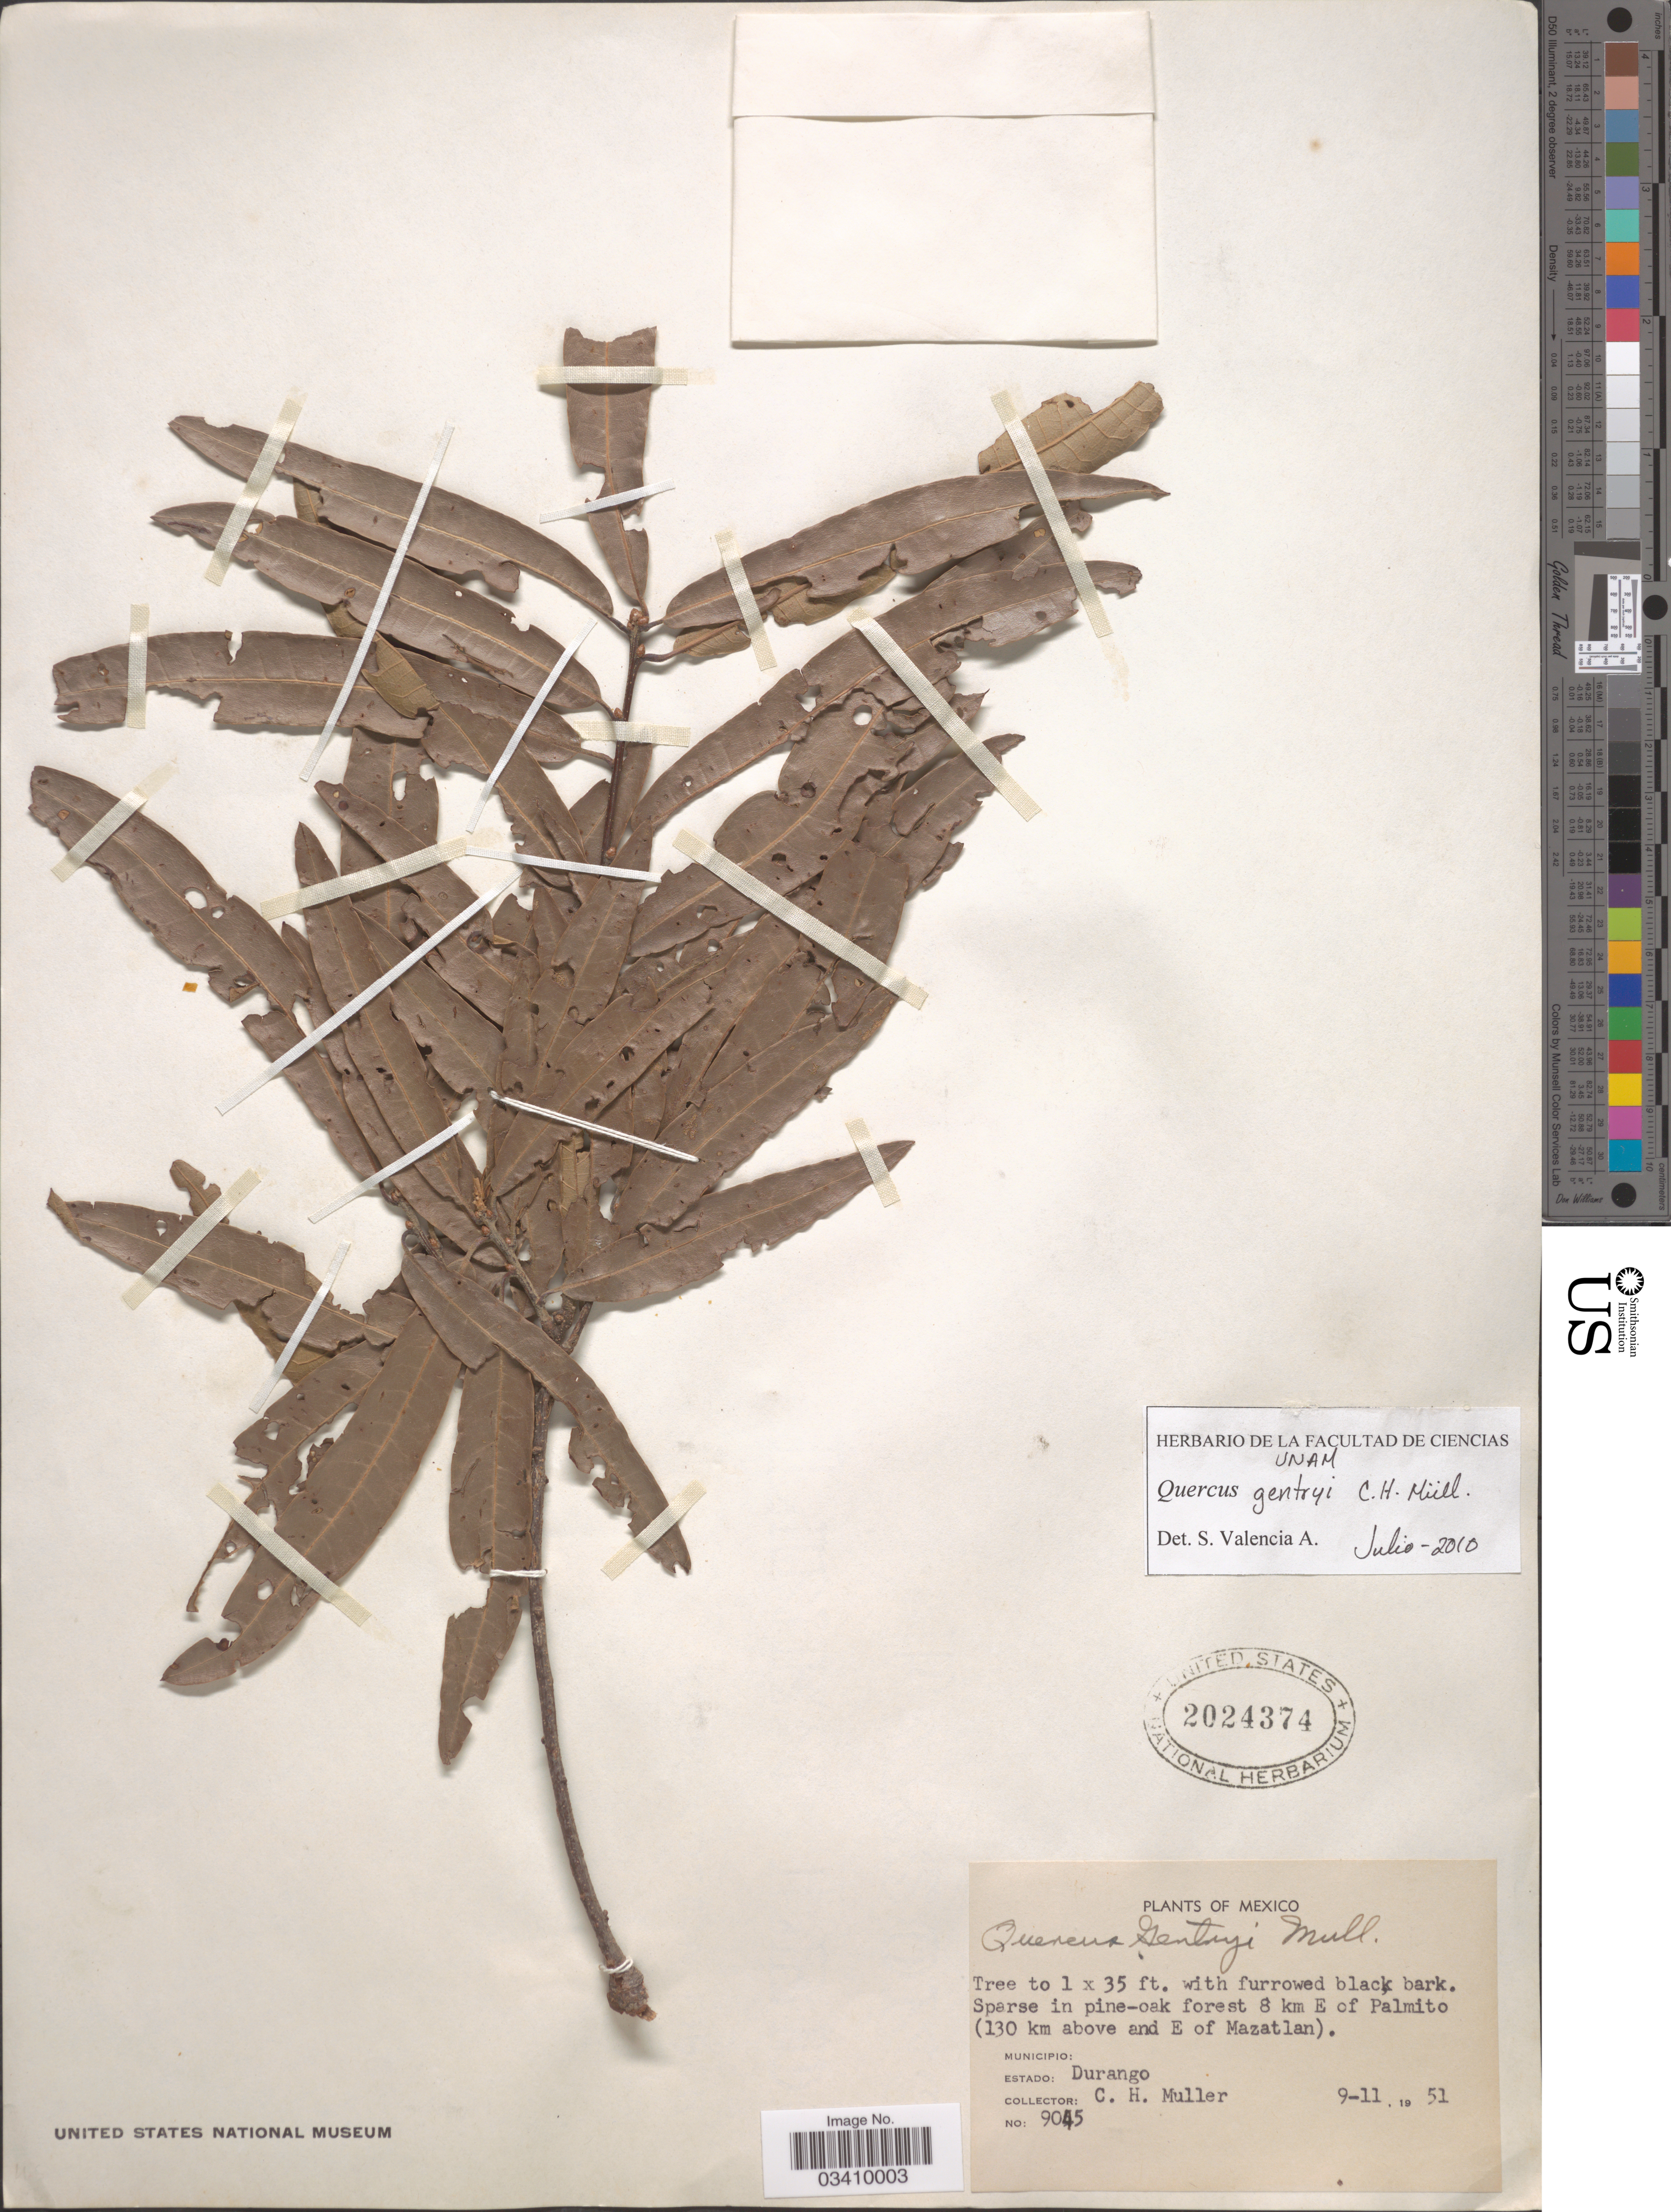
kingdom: Plantae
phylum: Tracheophyta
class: Magnoliopsida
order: Fagales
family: Fagaceae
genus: Quercus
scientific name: Quercus gentryi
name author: C.H. Mull.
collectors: C. H. Mueller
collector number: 9045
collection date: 1951-11-09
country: Mexico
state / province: Durango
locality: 8 km E of Palmito (130 km above and E of Mazatlan).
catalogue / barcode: US 2024374